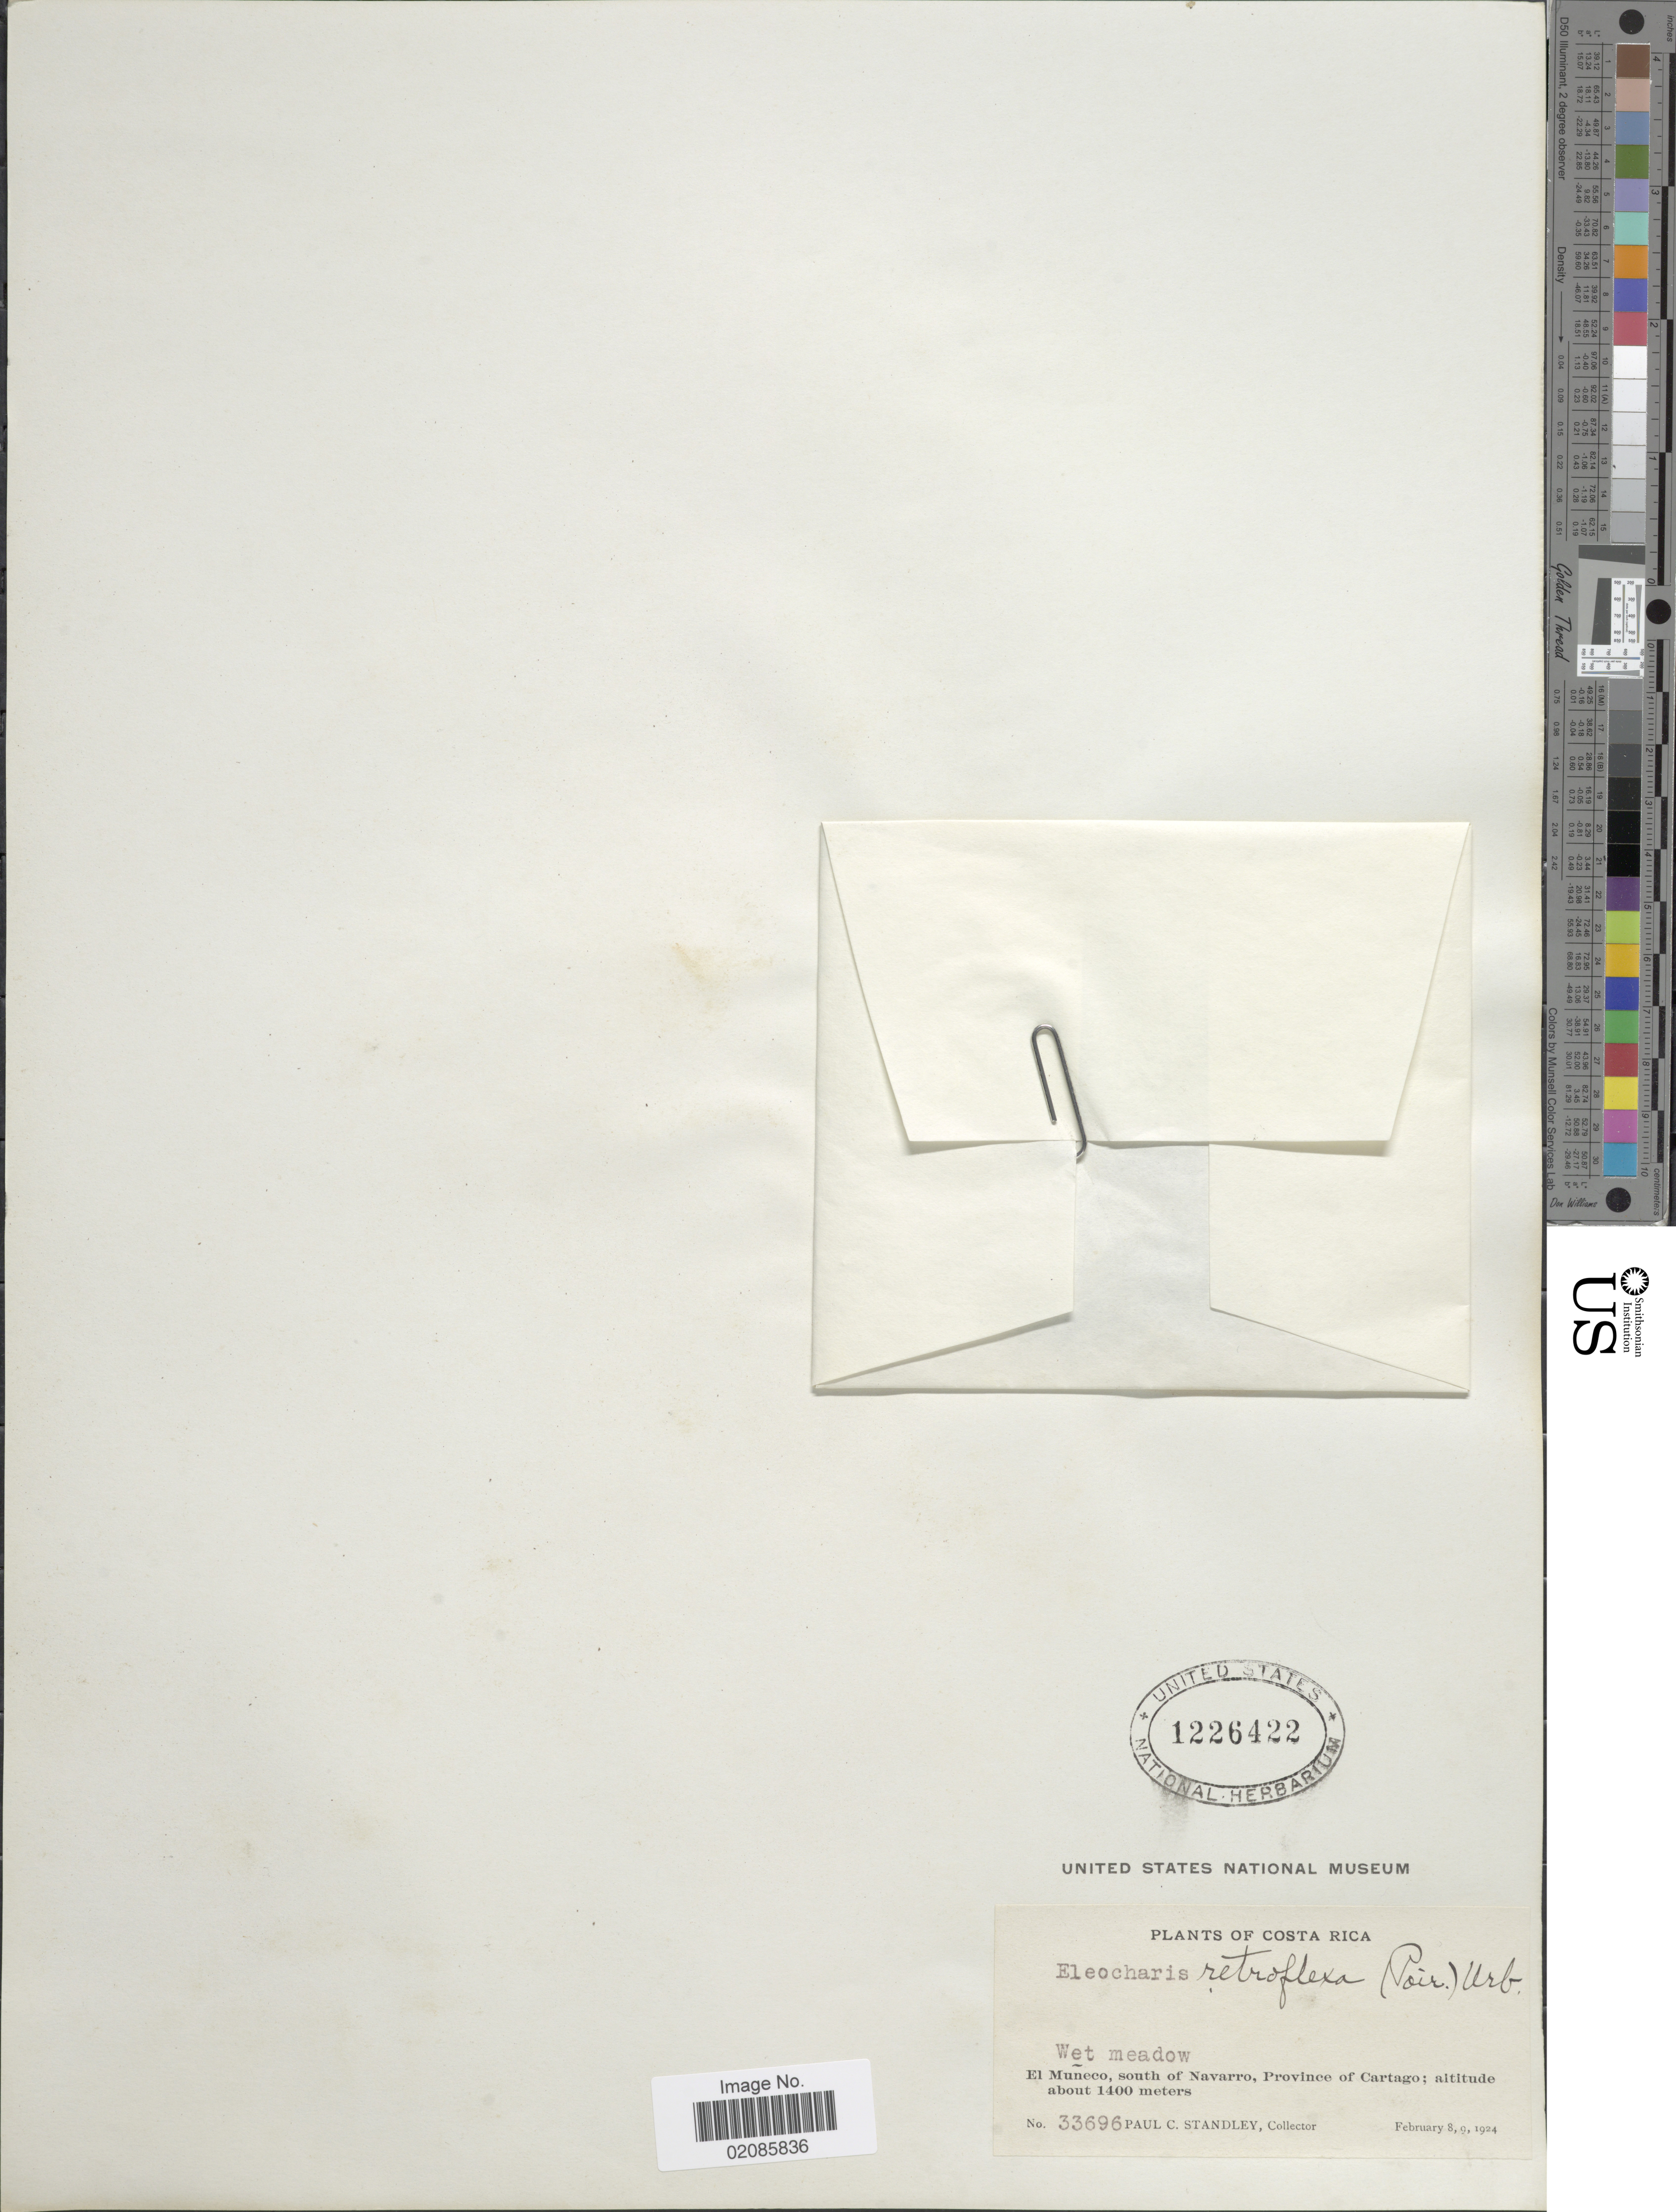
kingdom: Plantae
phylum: Tracheophyta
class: Liliopsida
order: Poales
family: Cyperaceae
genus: Eleocharis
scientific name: Eleocharis retroflexa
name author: (Poir.) Urb.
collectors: P. C. Standley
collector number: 33696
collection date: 1924-02-08/1924-02-09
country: Costa Rica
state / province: Cartago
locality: El Muñeco, south of Navarro, Province of Cartago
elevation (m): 1400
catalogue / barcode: US 1226422